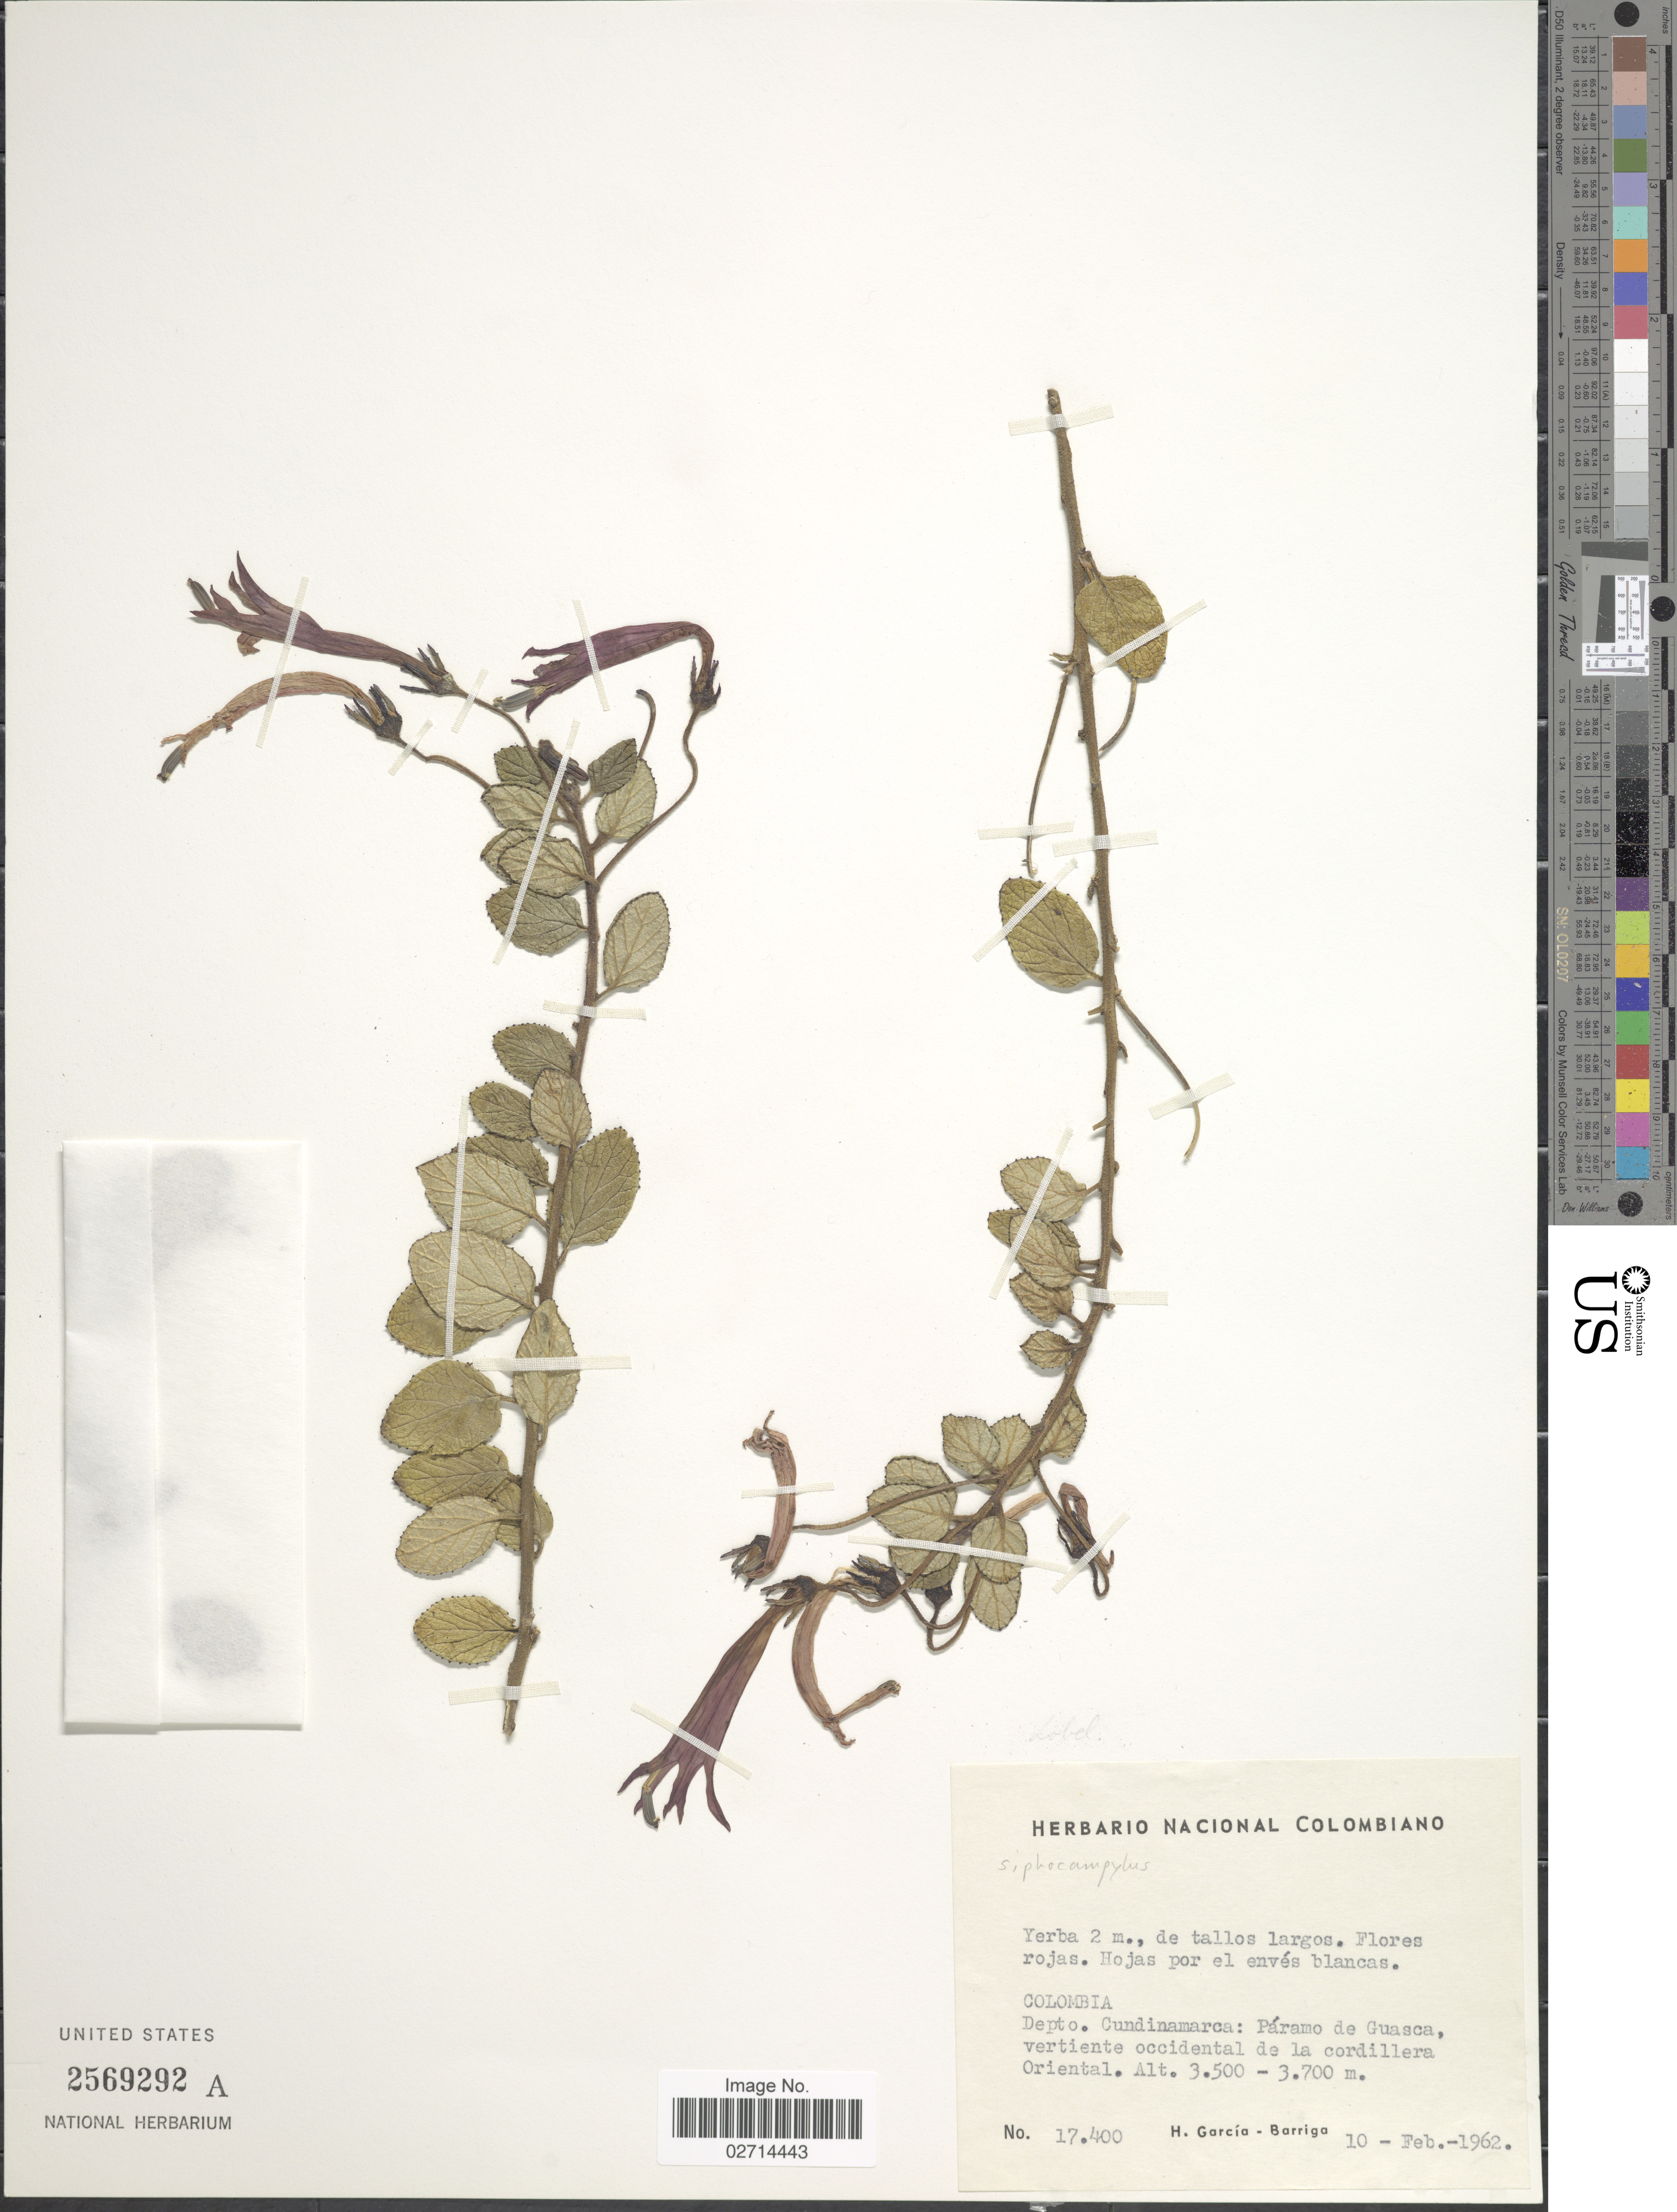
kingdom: Plantae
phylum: Tracheophyta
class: Magnoliopsida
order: Asterales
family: Campanulaceae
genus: Siphocampylus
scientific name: Siphocampylus sp.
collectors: H. García Barriga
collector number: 17400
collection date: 1962-02-10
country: Colombia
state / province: Cundinamarca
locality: Paramo de Guasca, vertiente occidental de la cordillera Oriental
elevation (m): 3500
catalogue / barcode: US 2569292A